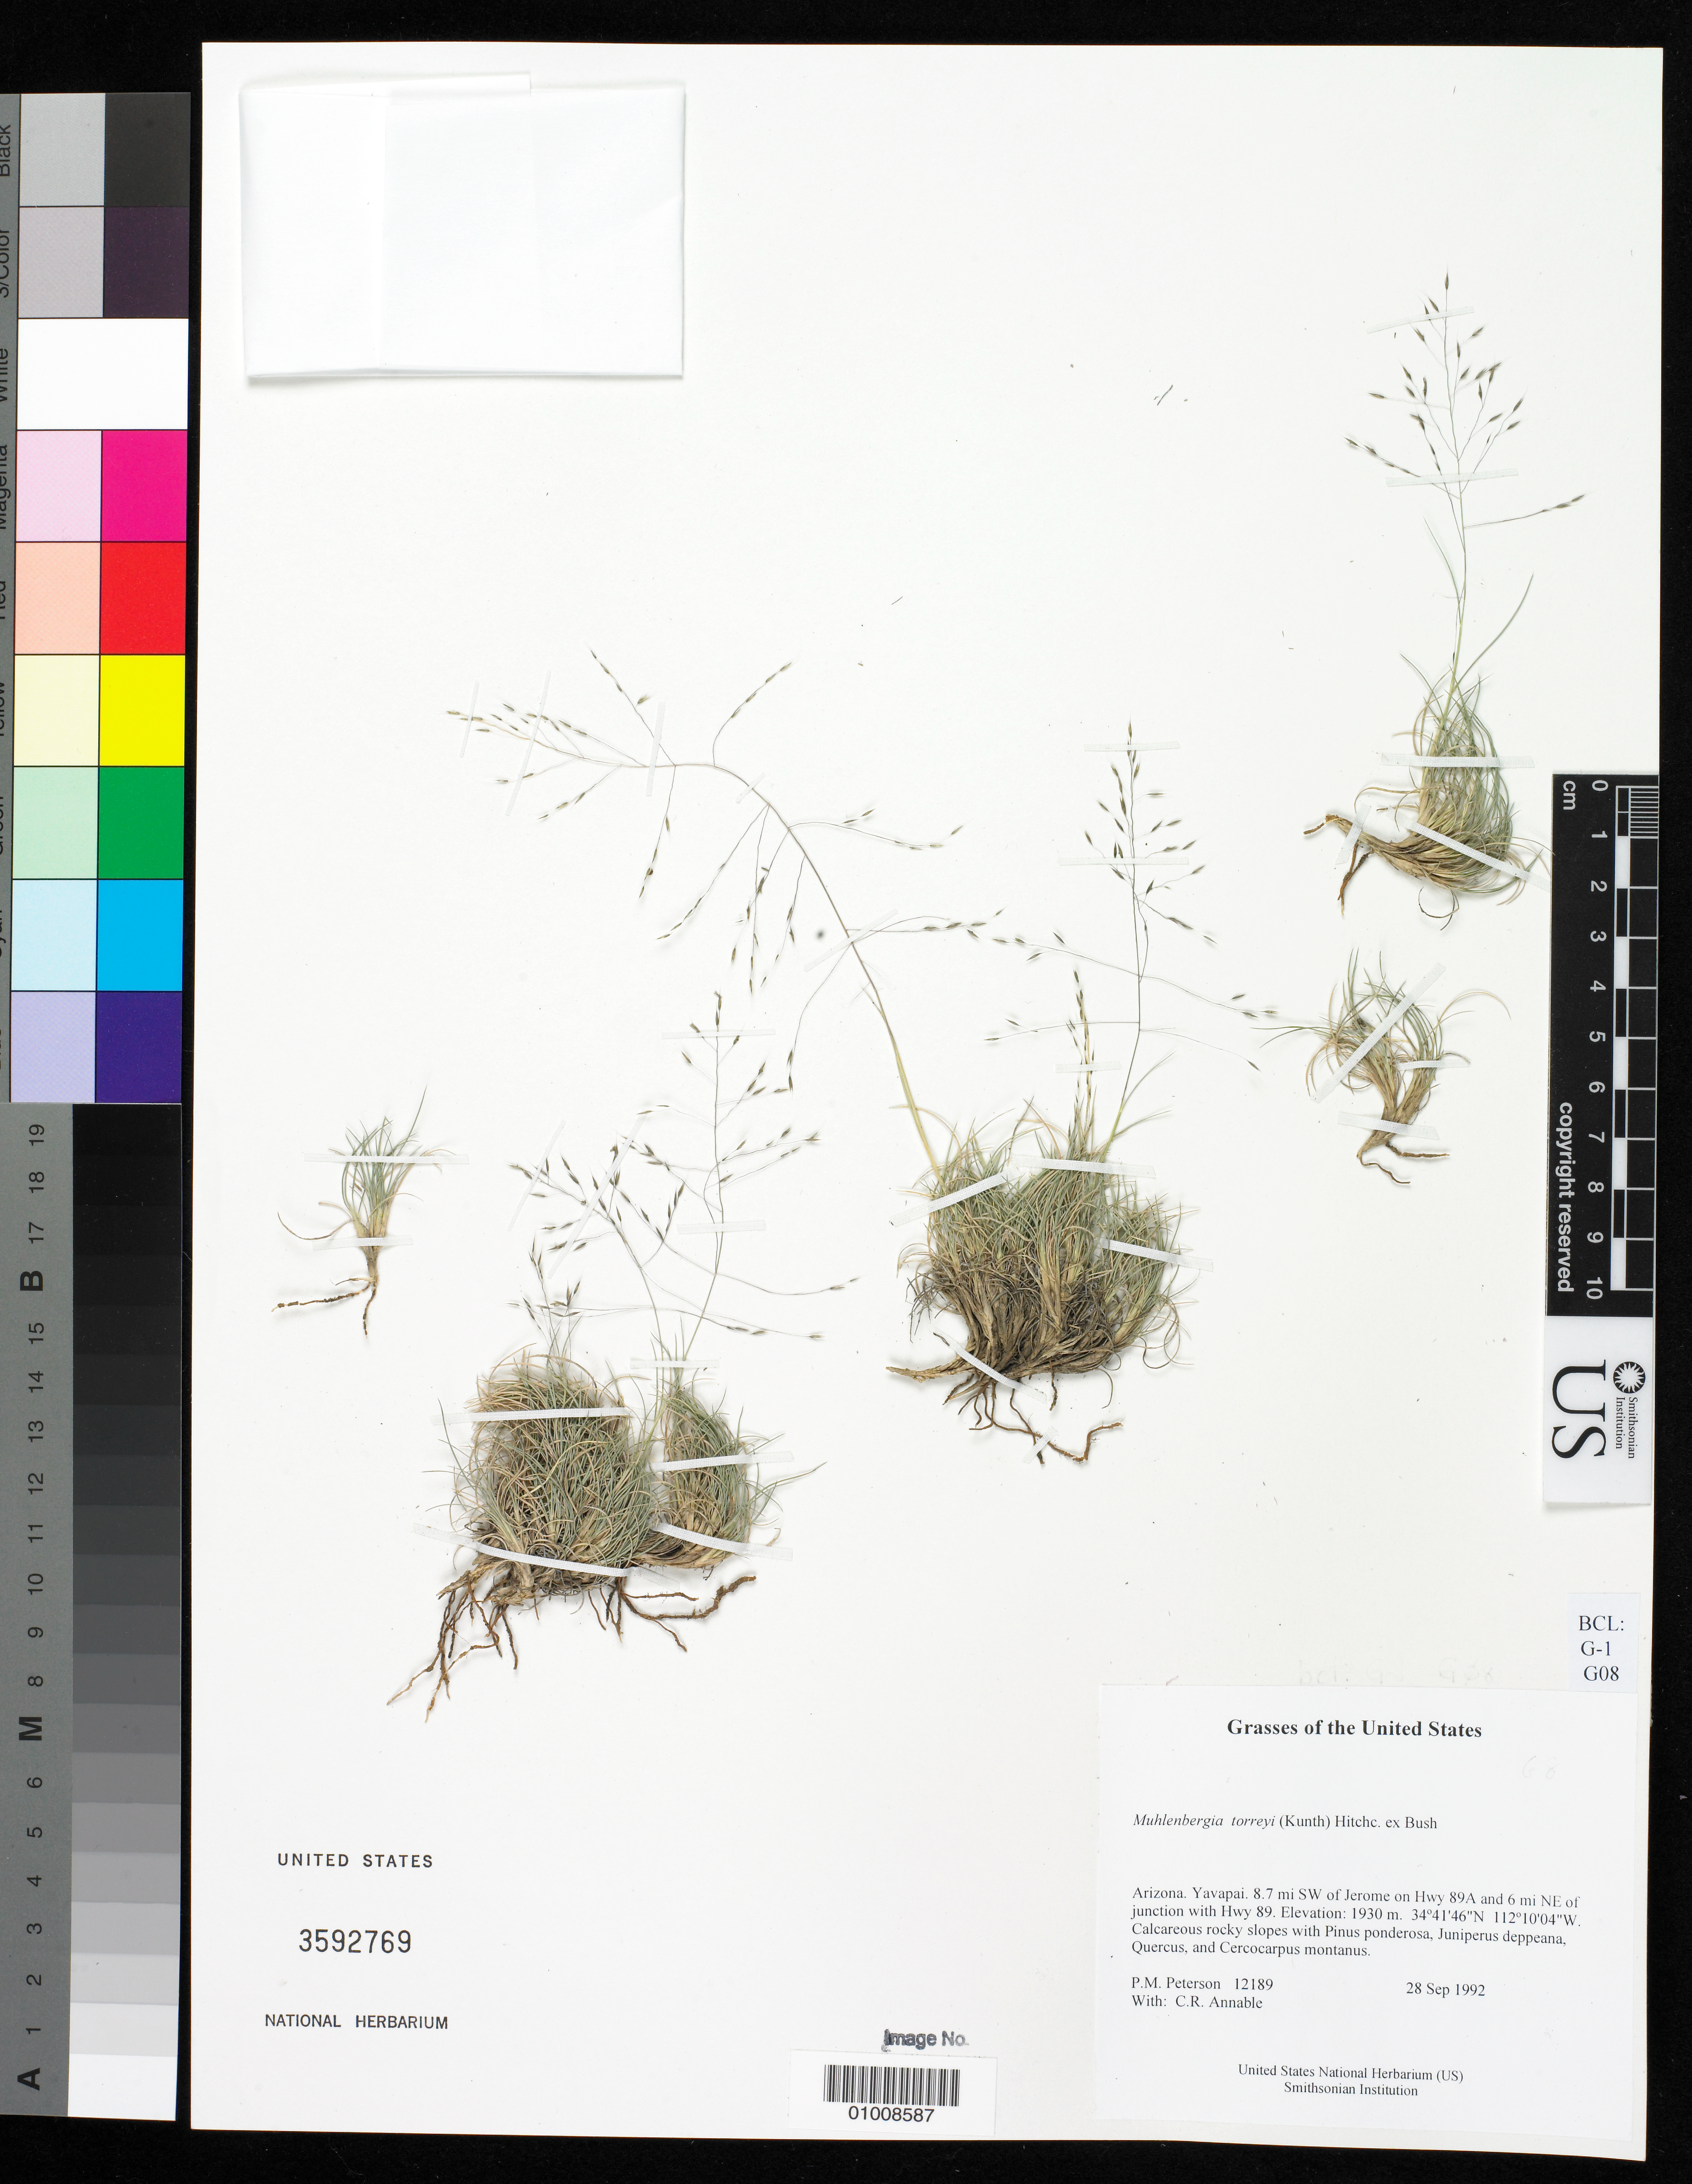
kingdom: Plantae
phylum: Tracheophyta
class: Liliopsida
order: Poales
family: Poaceae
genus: Muhlenbergia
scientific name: Muhlenbergia torreyi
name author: (Kunth) Hitchc. ex Bush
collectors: P. M. Peterson & C. R. Annable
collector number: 12189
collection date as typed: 28 Sep 1992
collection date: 1992-09-28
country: United States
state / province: Arizona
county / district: Yavapai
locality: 8.7 mi SW of Jerome on Hwy 89A and 6 mi NE of junction with Hwy 89.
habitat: Calcareous rocky slopes with Pinus ponderosa, Juniperus deppeana, Quercus, and Cercocarpus montanus.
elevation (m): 1930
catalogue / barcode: US 3592769